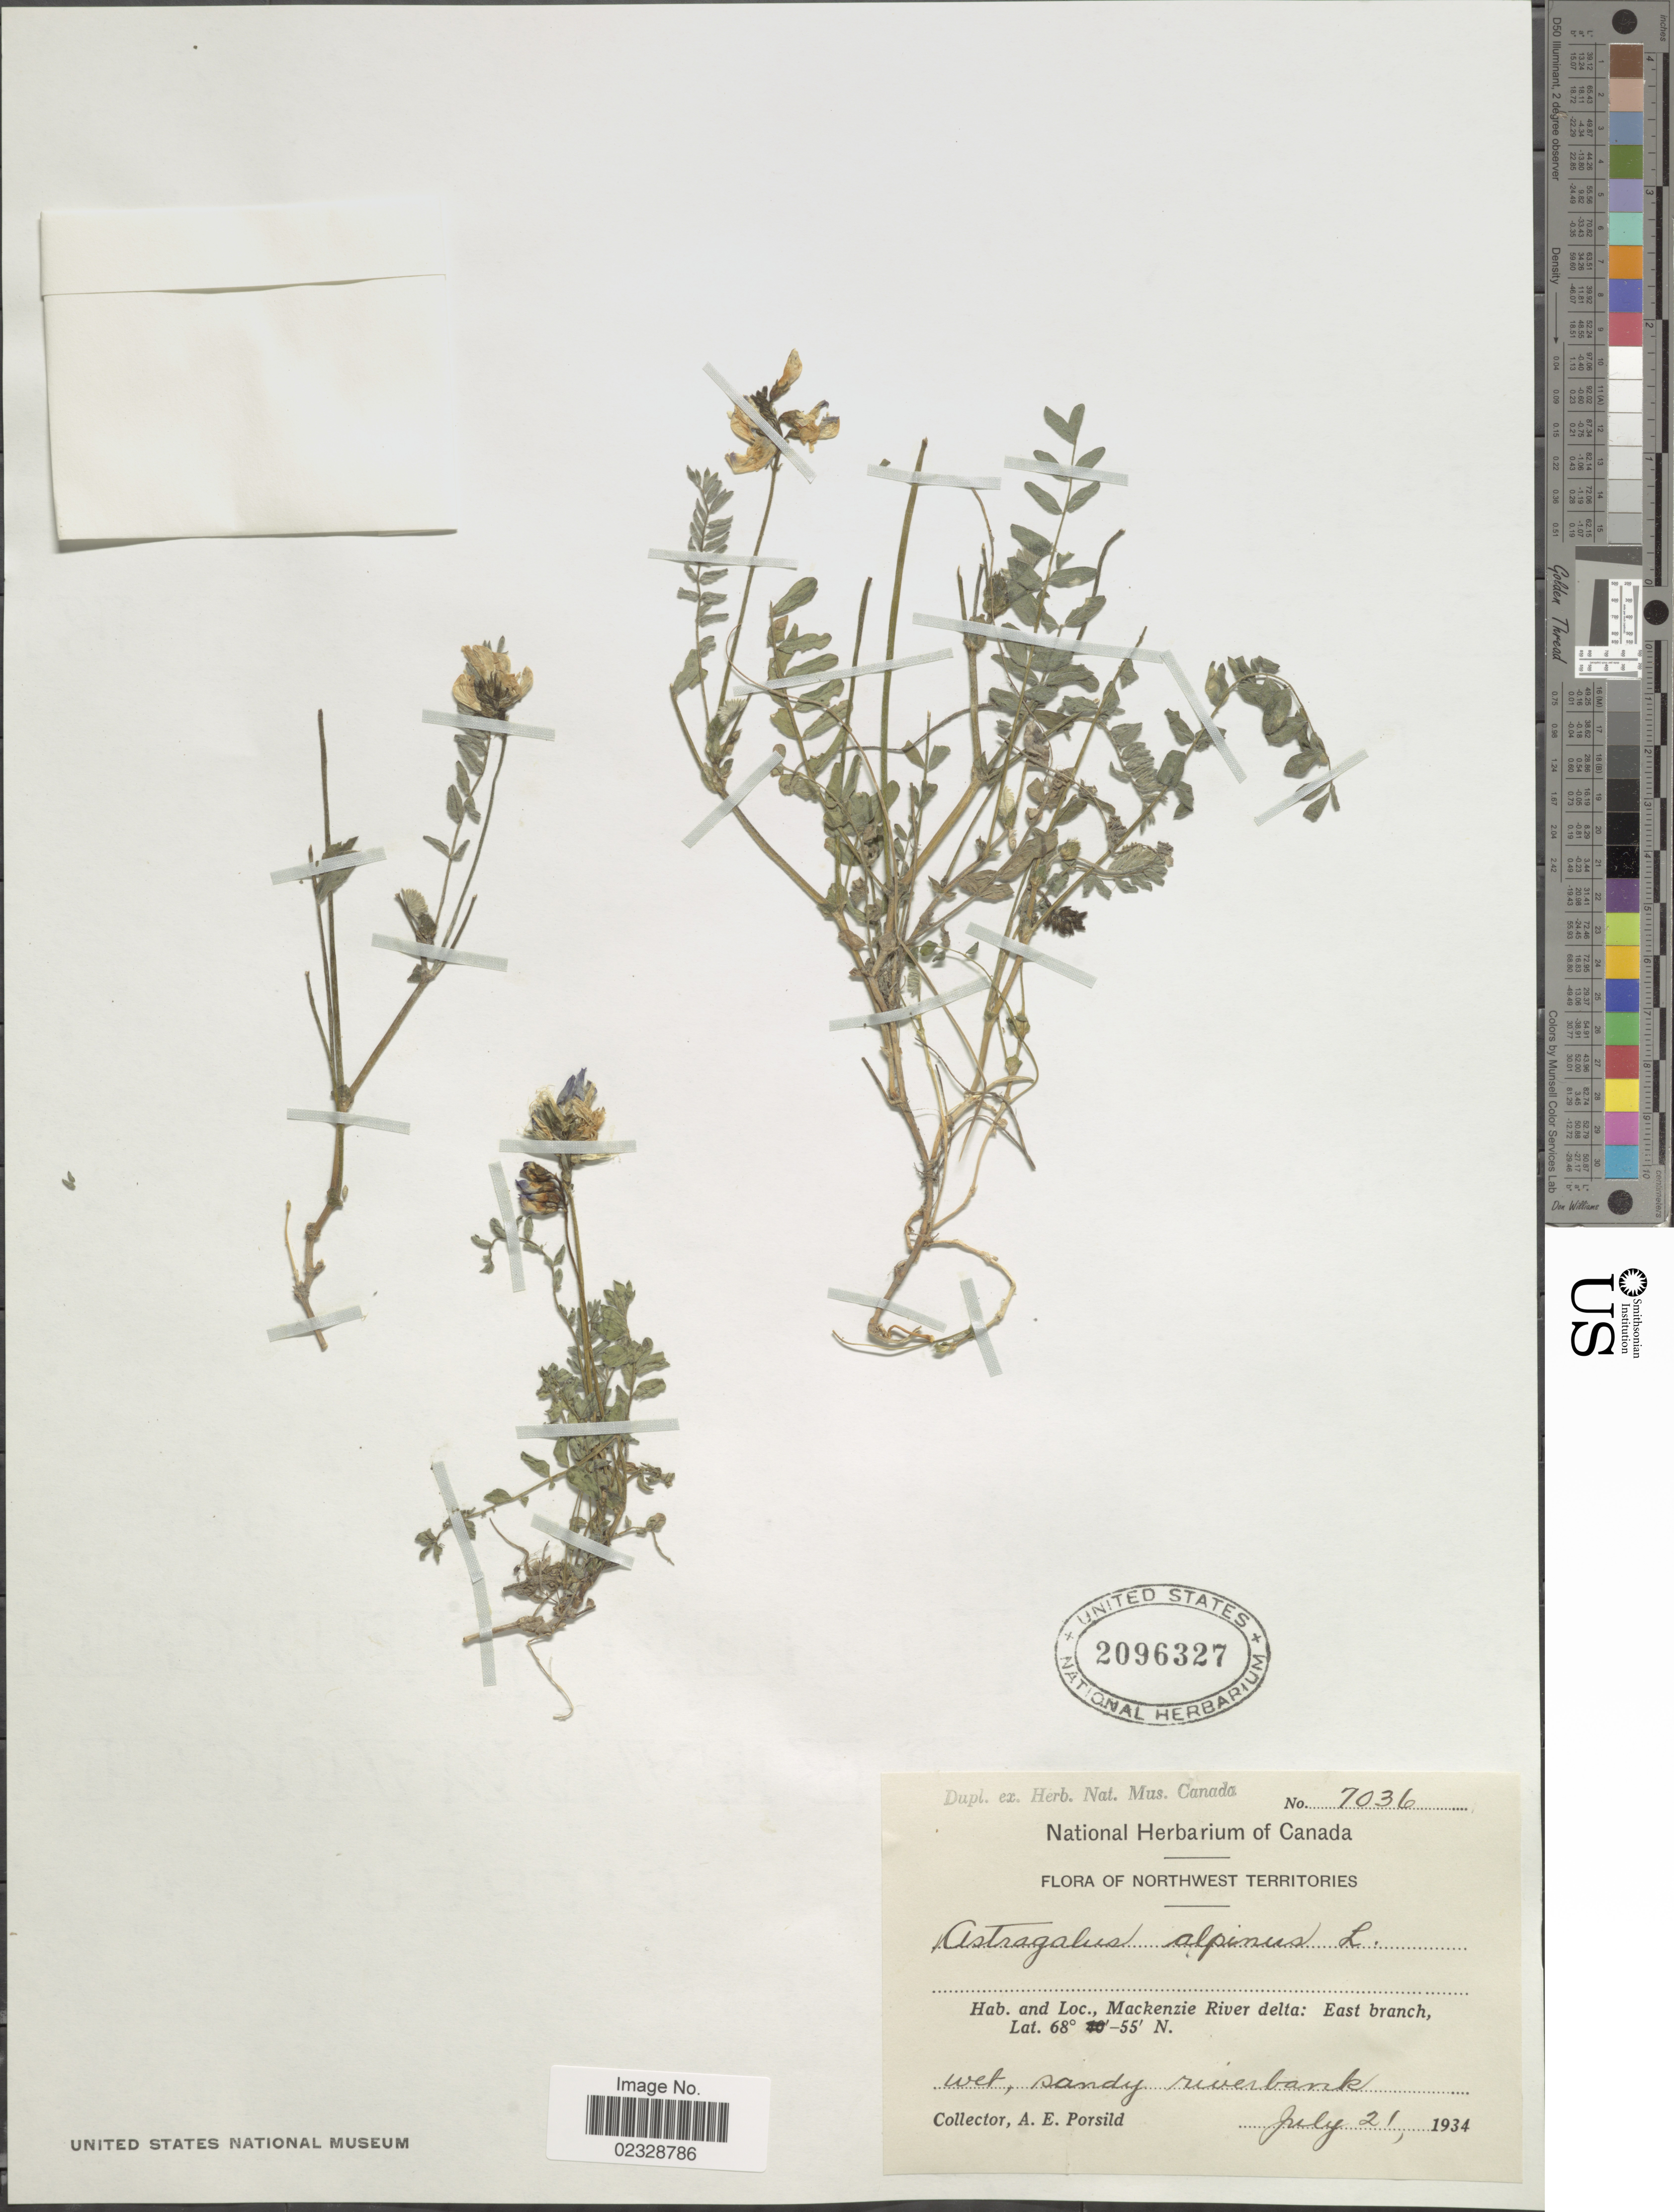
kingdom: Plantae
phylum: Tracheophyta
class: Magnoliopsida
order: Fabales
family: Fabaceae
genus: Astragalus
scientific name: Astragalus alpinus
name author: L.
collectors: A. E. Porsild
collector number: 7036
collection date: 1934-07-21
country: Canada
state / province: Northwest Territories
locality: Mackenzie River delta, East branch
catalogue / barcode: US 2096327